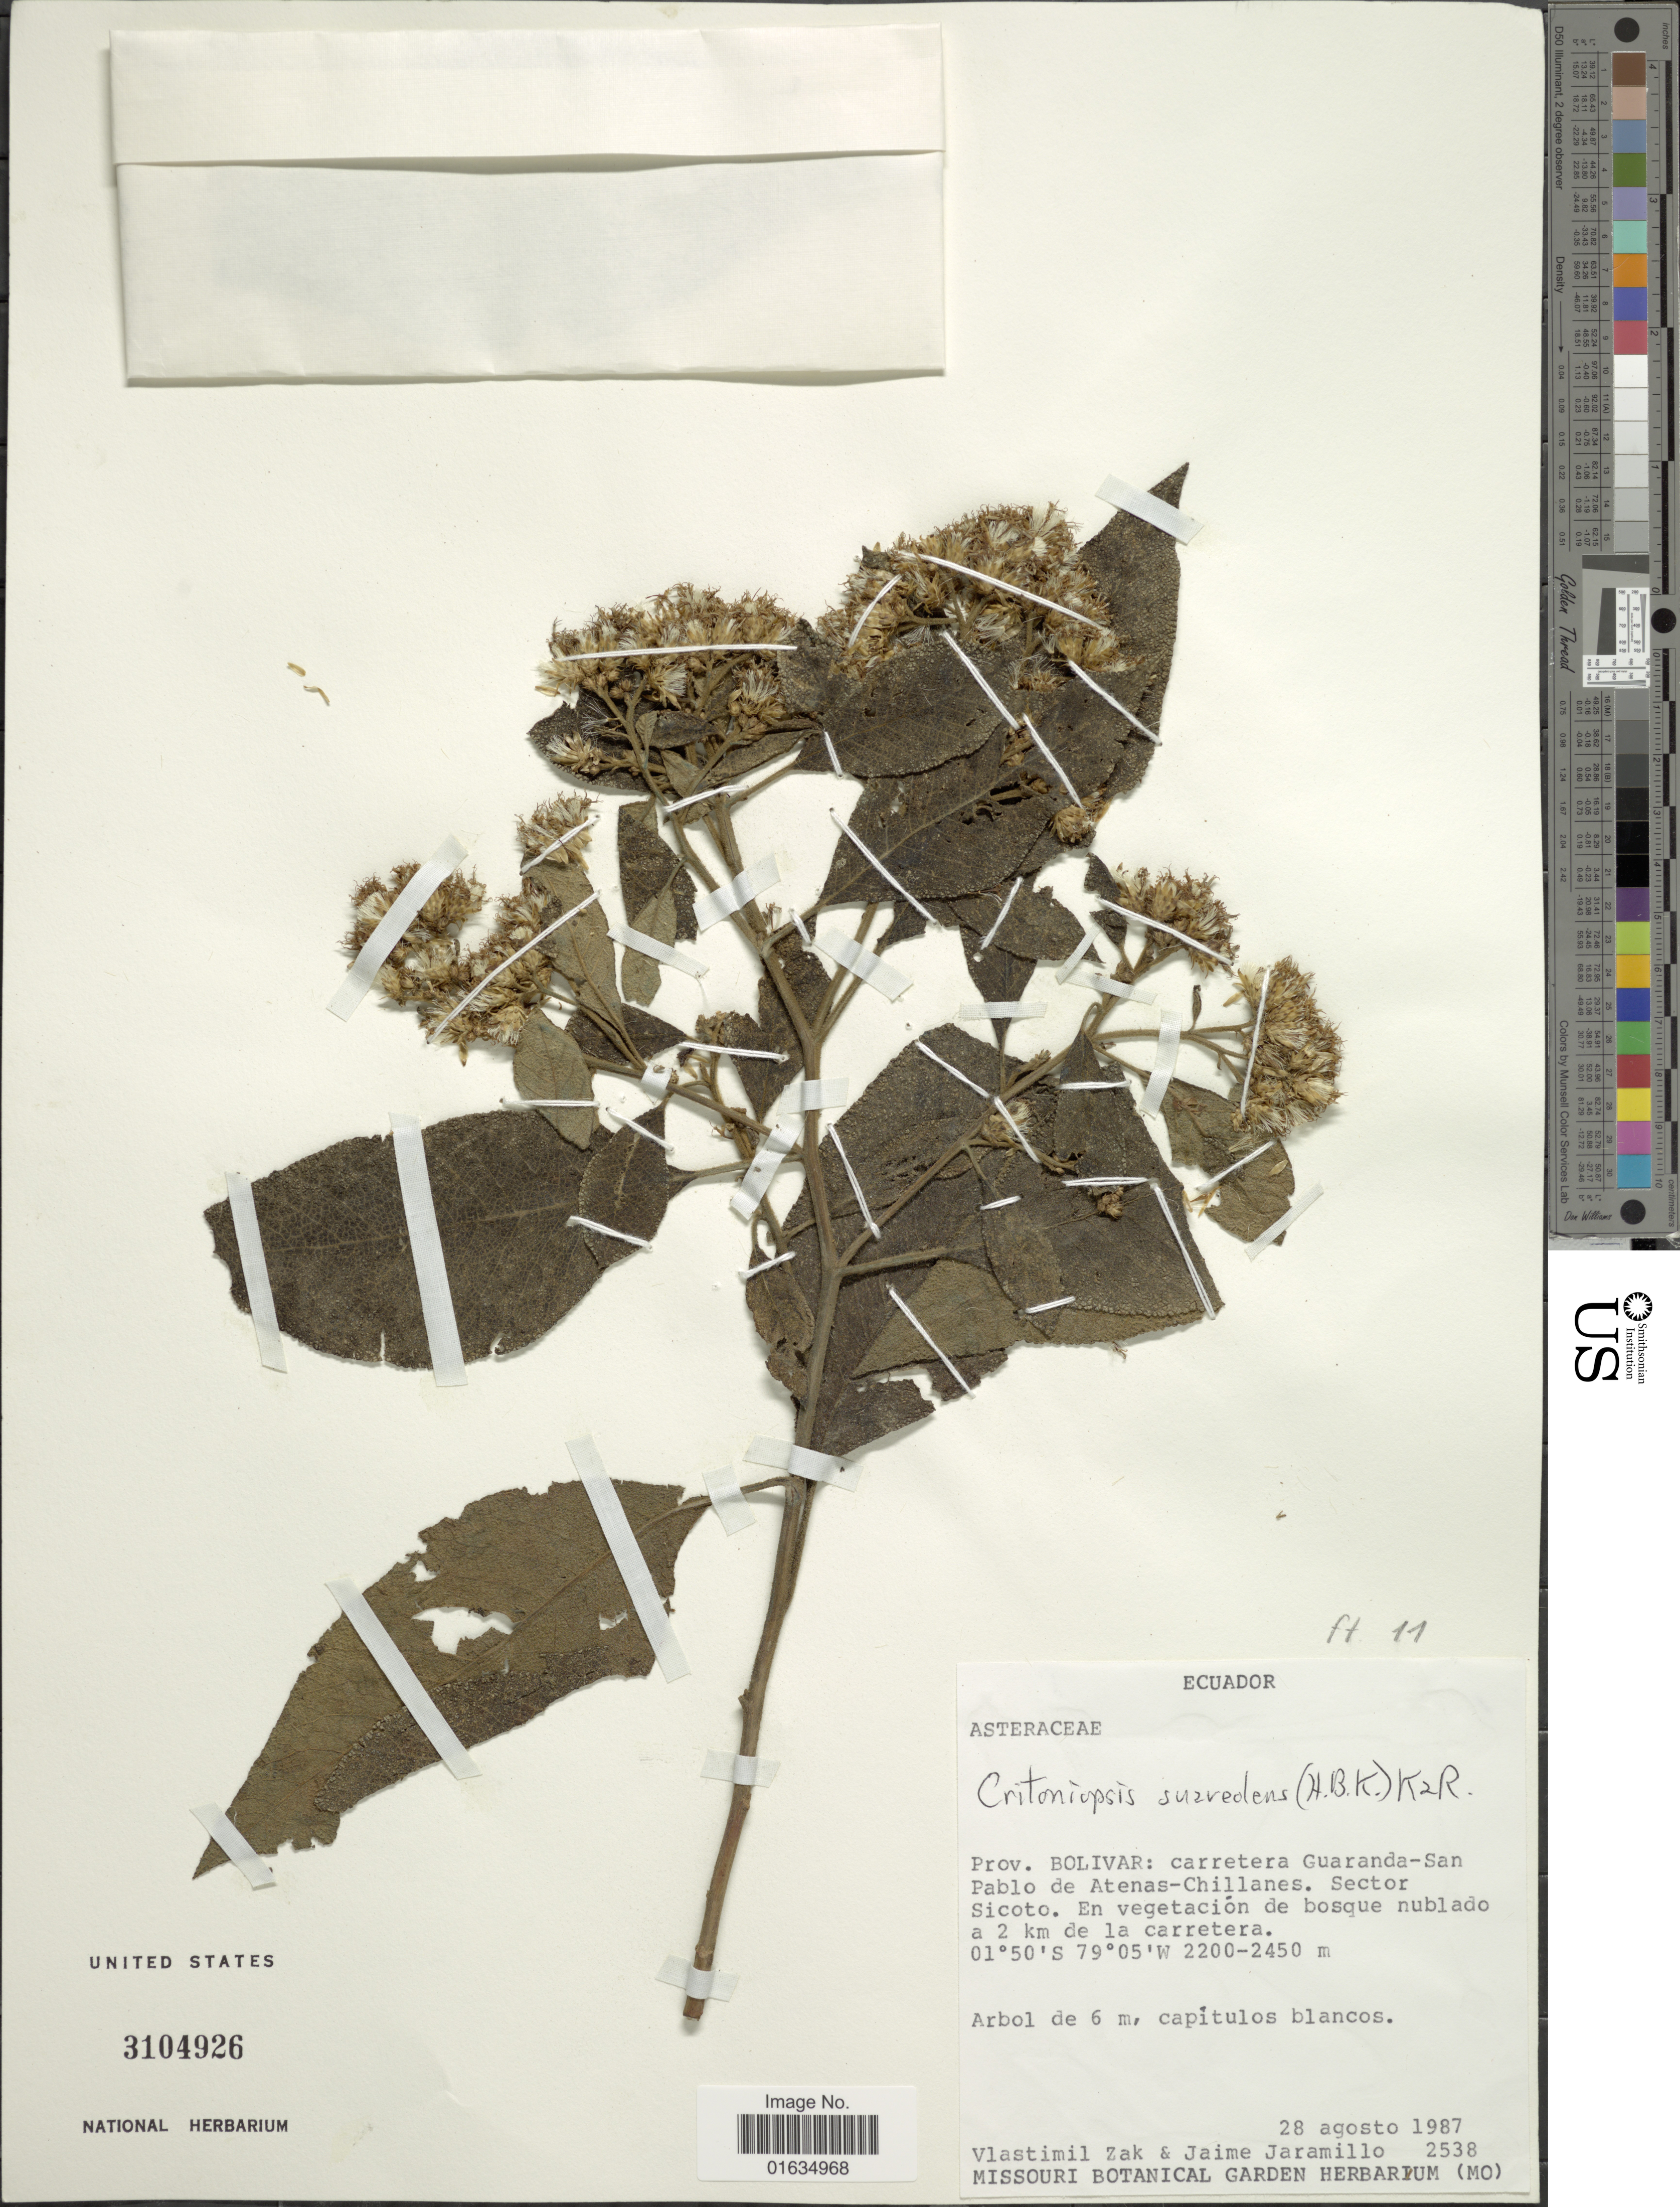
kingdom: Plantae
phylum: Tracheophyta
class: Magnoliopsida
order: Asterales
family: Asteraceae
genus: Critoniopsis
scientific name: Critoniopsis suaveolens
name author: (Kunth) H. Rob.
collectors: V. Zak & J. Jaramillo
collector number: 2538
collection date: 1987-08-28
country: Ecuador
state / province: Bolívar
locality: Prov. Bolivar, carretera Guaranda-San Pablo de Atenas-Chillanes, sector Sicoto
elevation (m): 2200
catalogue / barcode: US 3104926